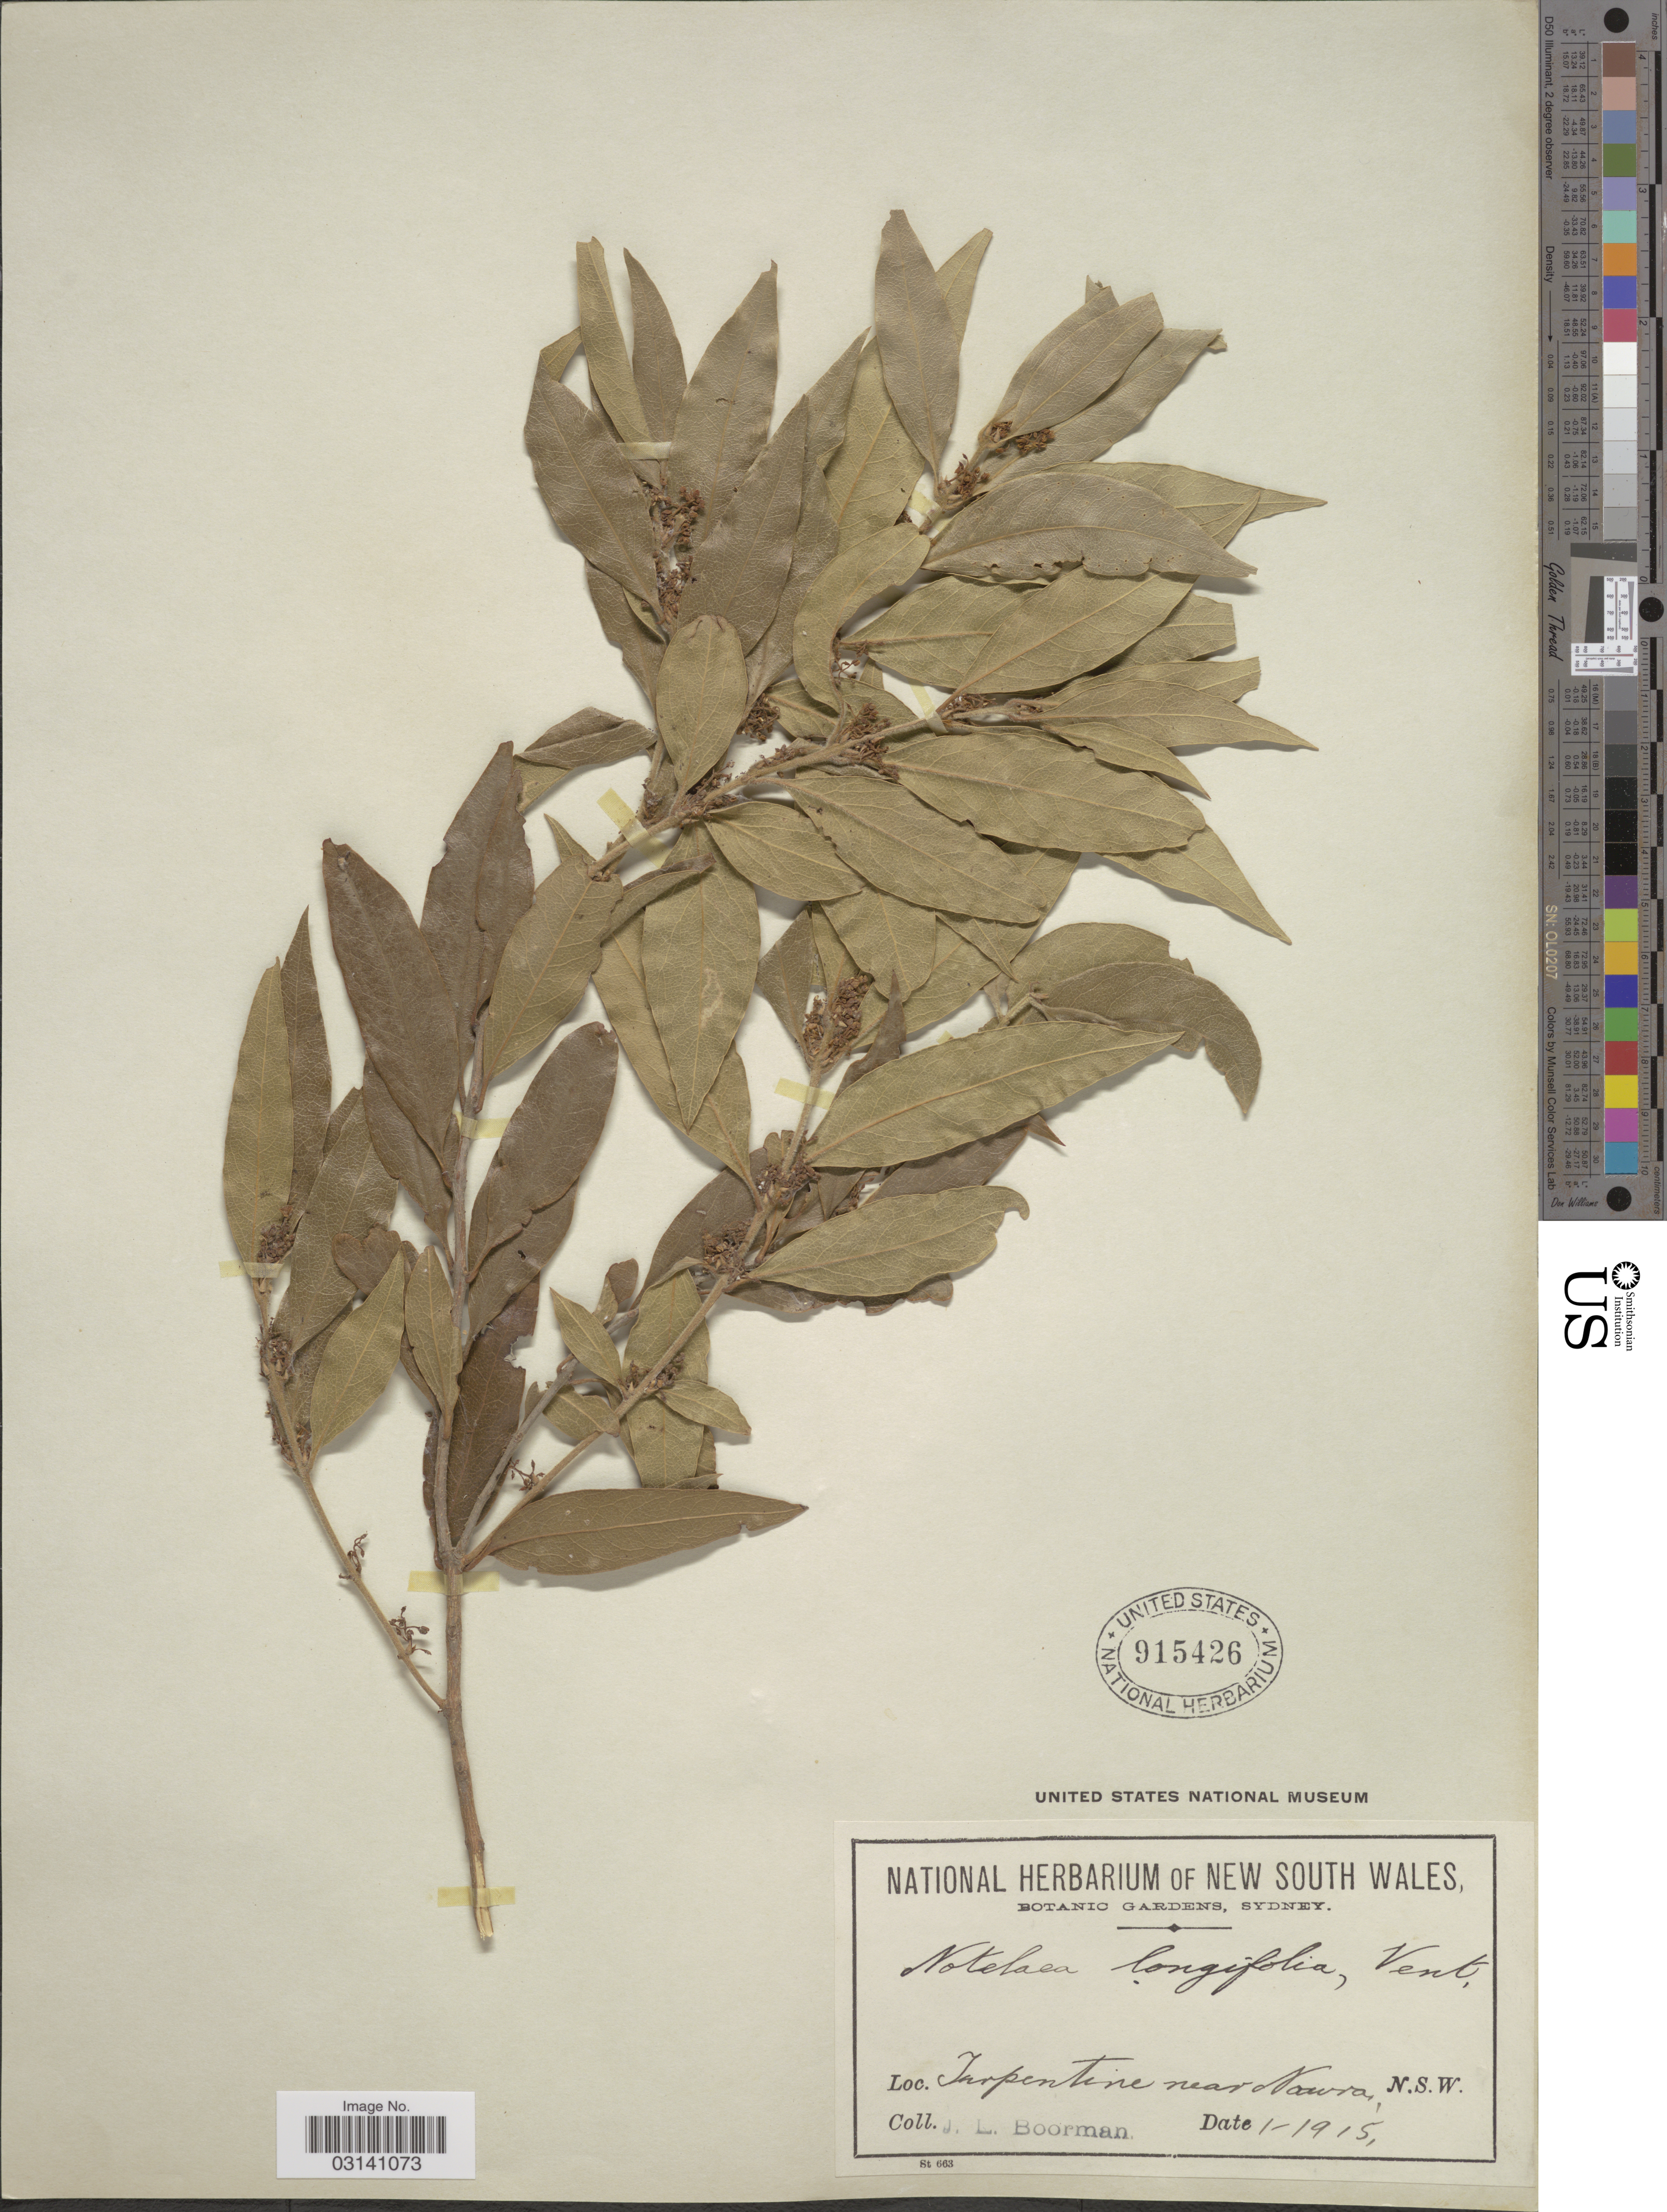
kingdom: Plantae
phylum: Tracheophyta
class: Magnoliopsida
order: Lamiales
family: Oleaceae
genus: Notelaea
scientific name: Notelaea longifolia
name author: Vent.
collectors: J. Boorman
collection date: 1915-01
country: Australia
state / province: New South Wales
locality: Turpentine near Nowra, N. S. W.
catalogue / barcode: US 915426